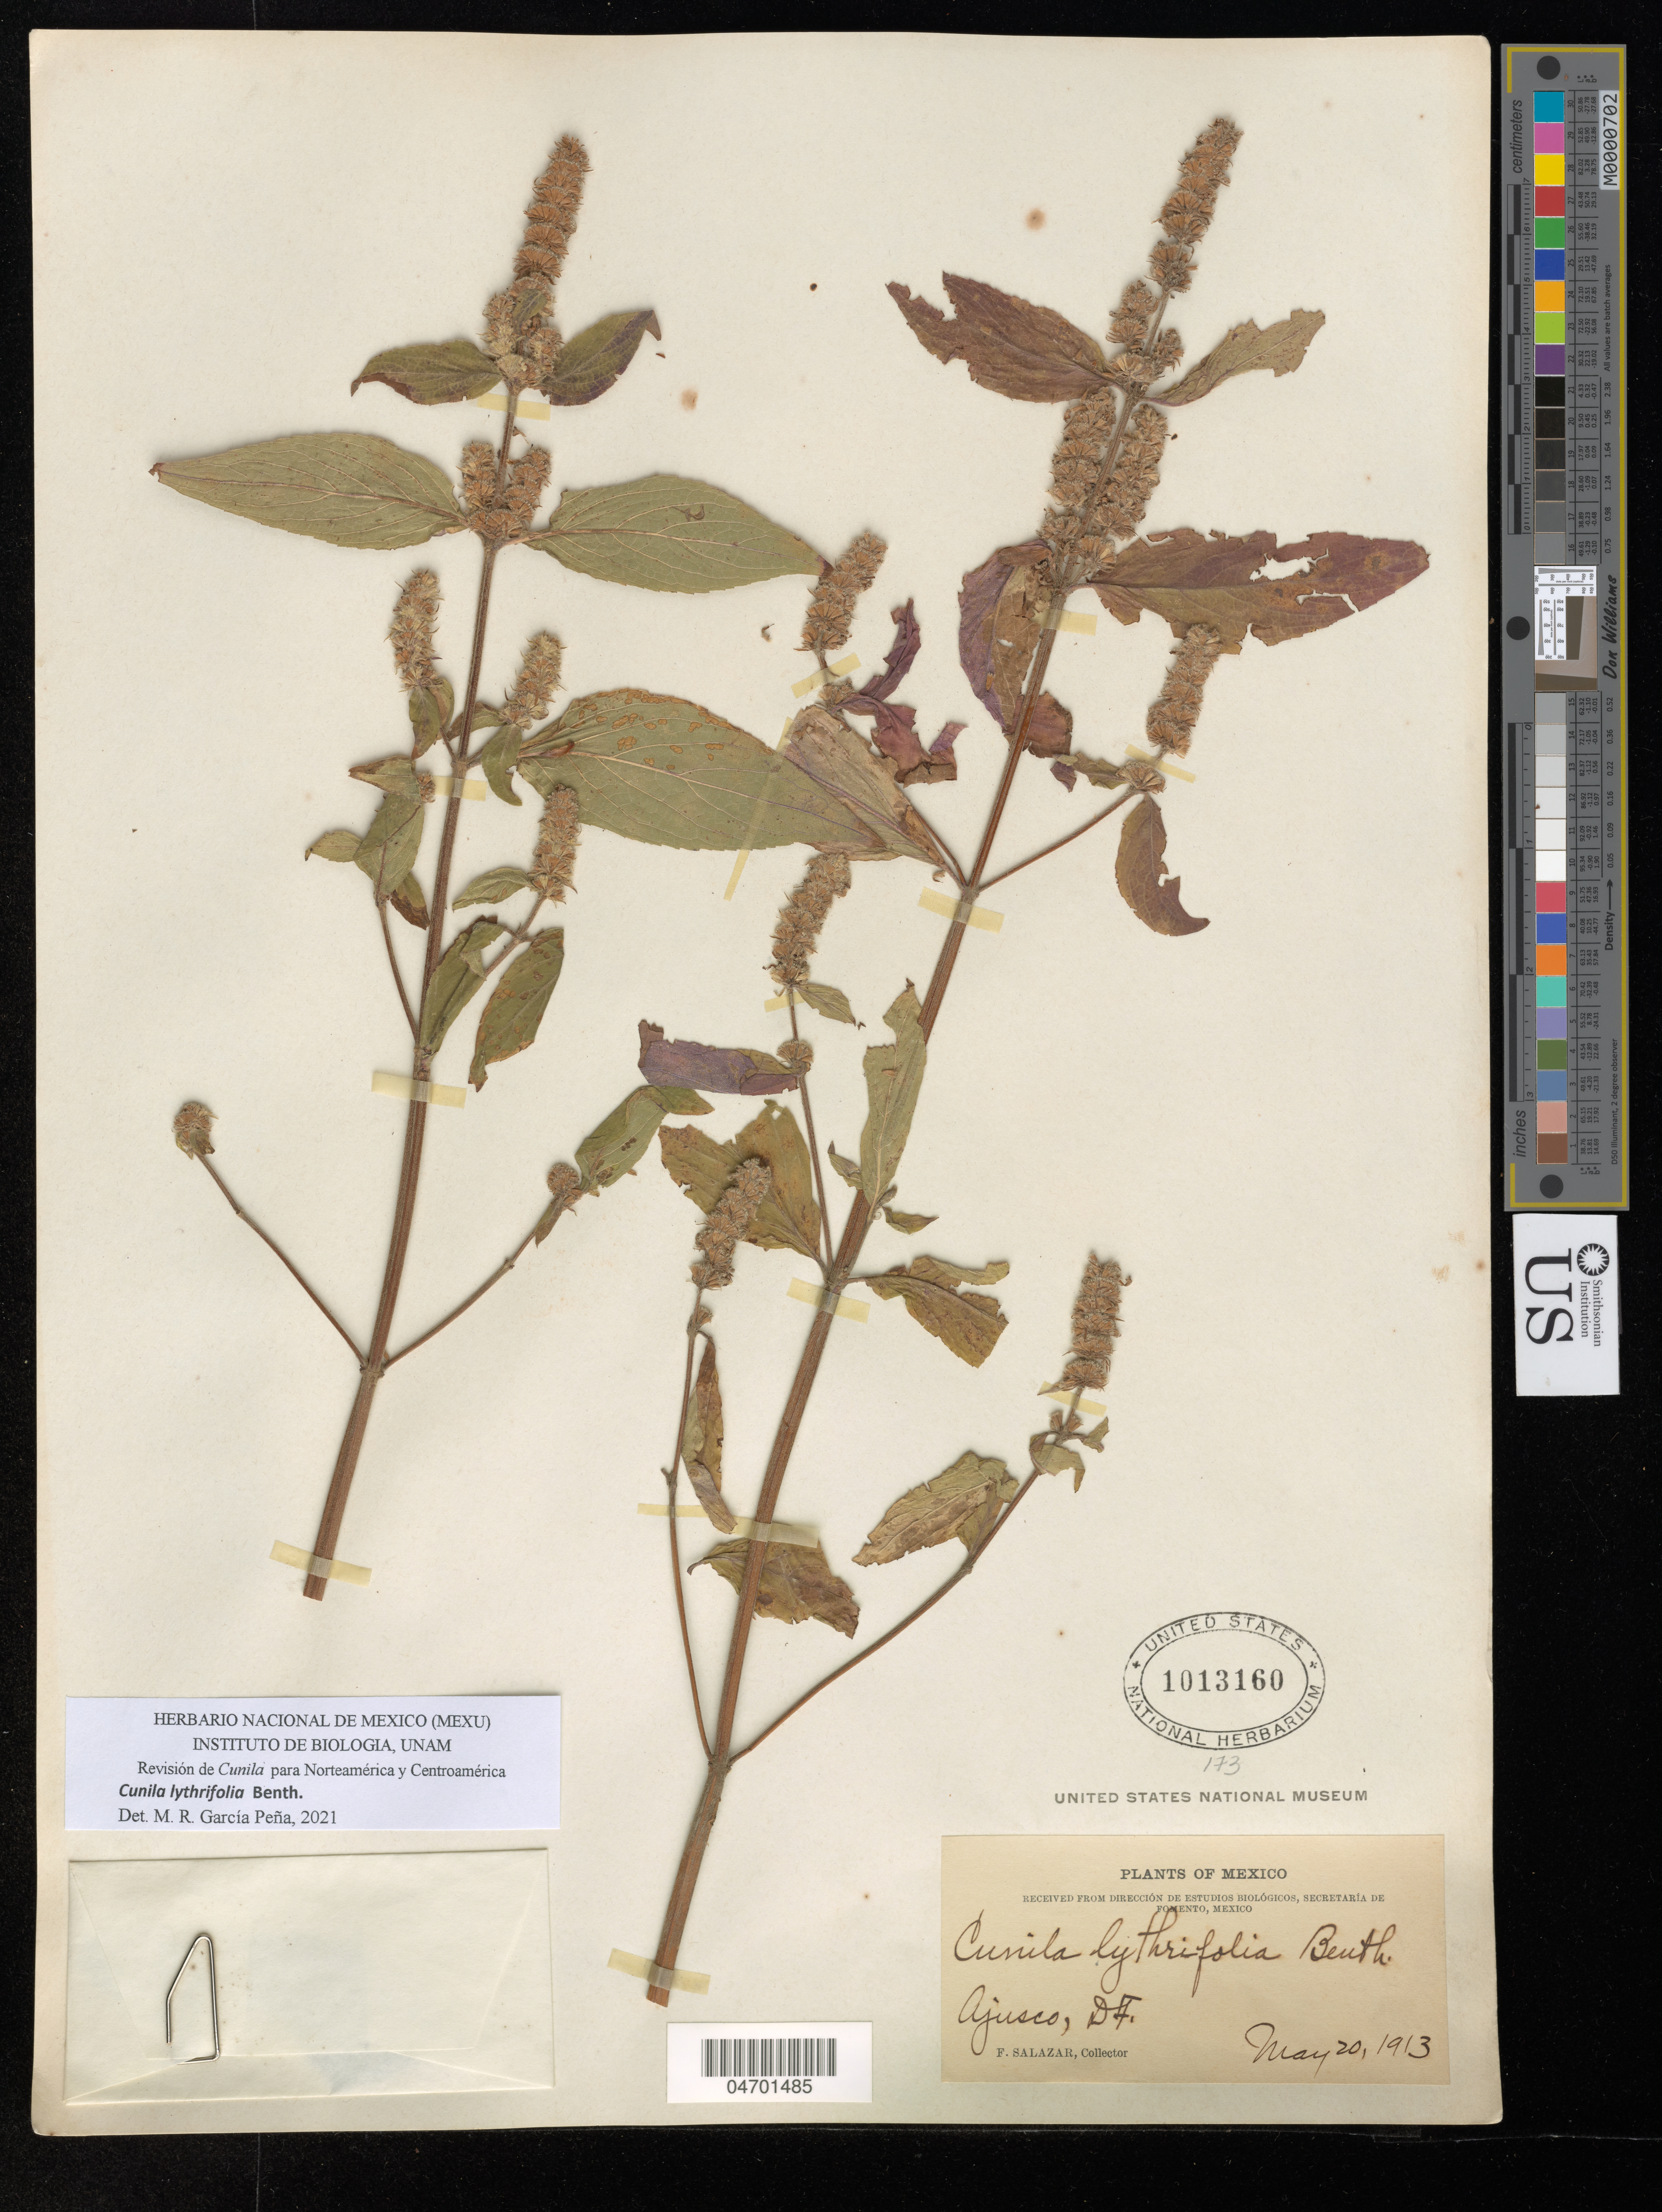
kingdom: Plantae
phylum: Tracheophyta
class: Magnoliopsida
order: Lamiales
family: Lamiaceae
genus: Cunila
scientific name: Cunila lythrifolia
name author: Benth.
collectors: F. Salazar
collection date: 1913-05-20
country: Mexico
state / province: Distrito Federal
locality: Ajusco, D.F.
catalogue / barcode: US 1013160